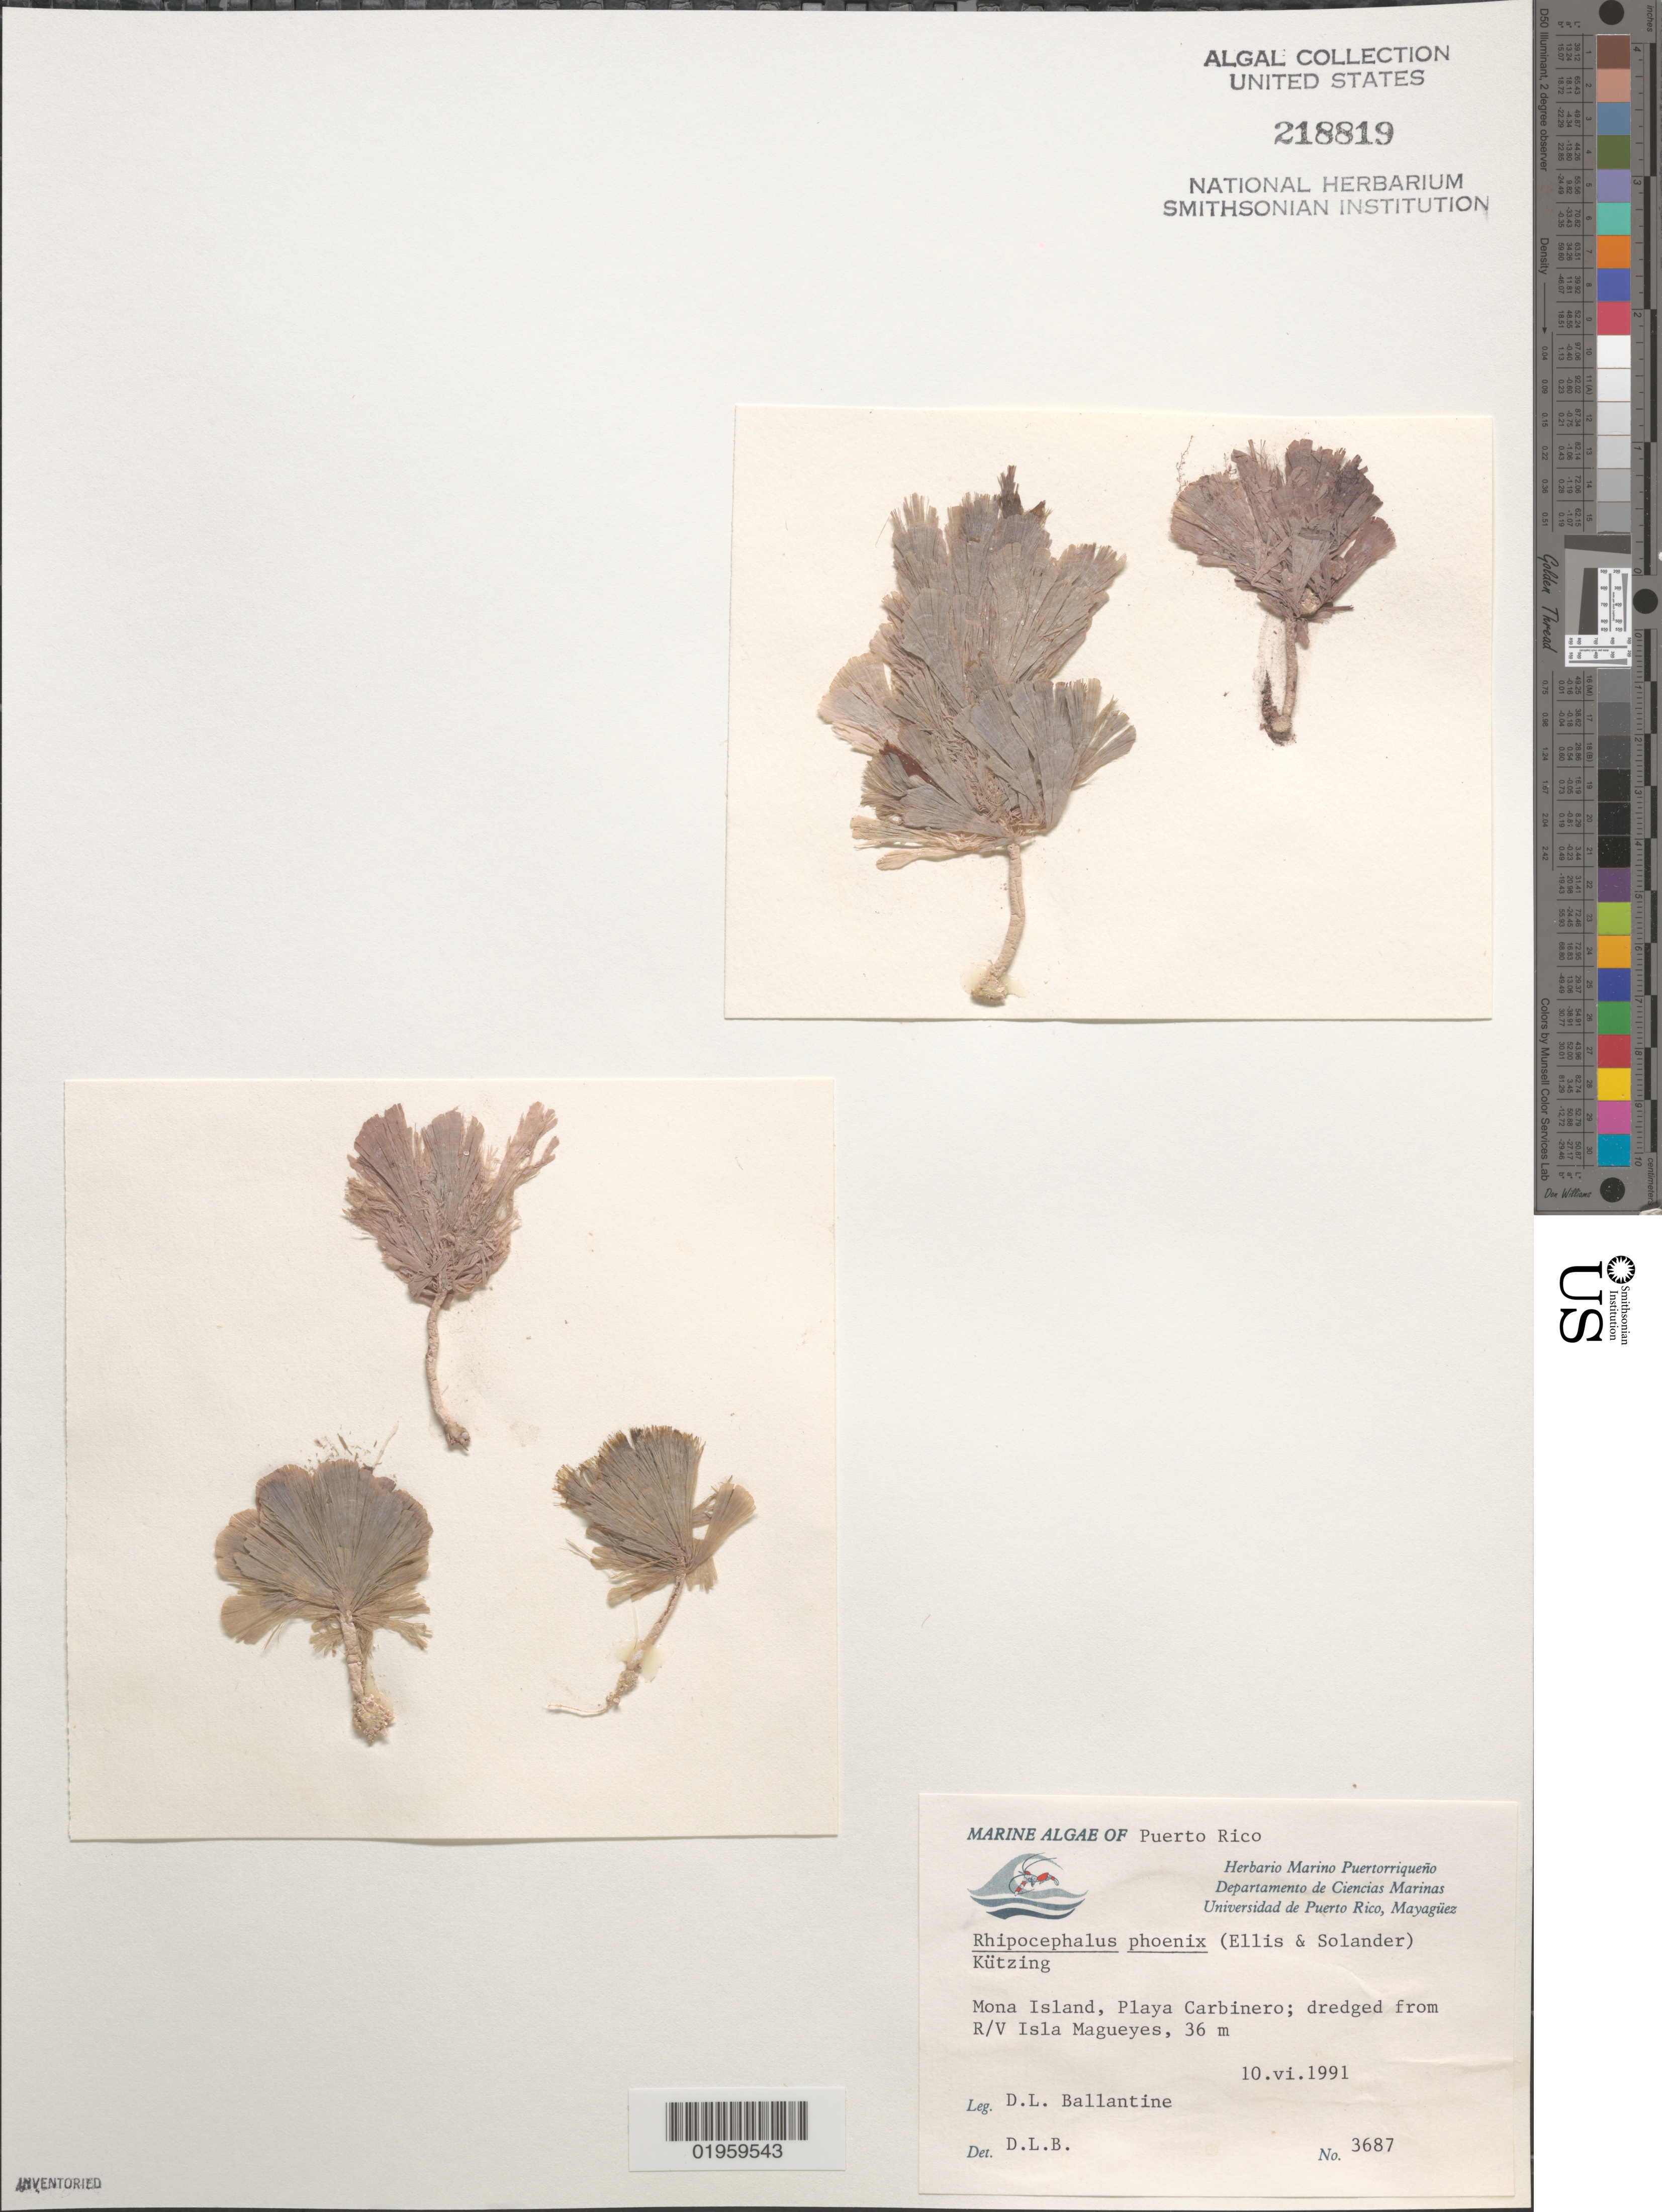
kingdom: Plantae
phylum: Chlorophyta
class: Ulvophyceae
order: Bryopsidales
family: Udoteaceae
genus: Rhipocephalus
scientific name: Rhipocephalus phoenix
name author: (J. Ellis & Sol.) Kütz.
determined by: Ballantine, D. L.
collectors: D.L. Ballantine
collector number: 3687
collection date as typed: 10 Nov 1991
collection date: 1991-11-10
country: Puerto Rico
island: Isla de Mona (Mona Island)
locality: Playa Carbinero; dredged from R/V Isla Magueyes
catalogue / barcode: US 218819